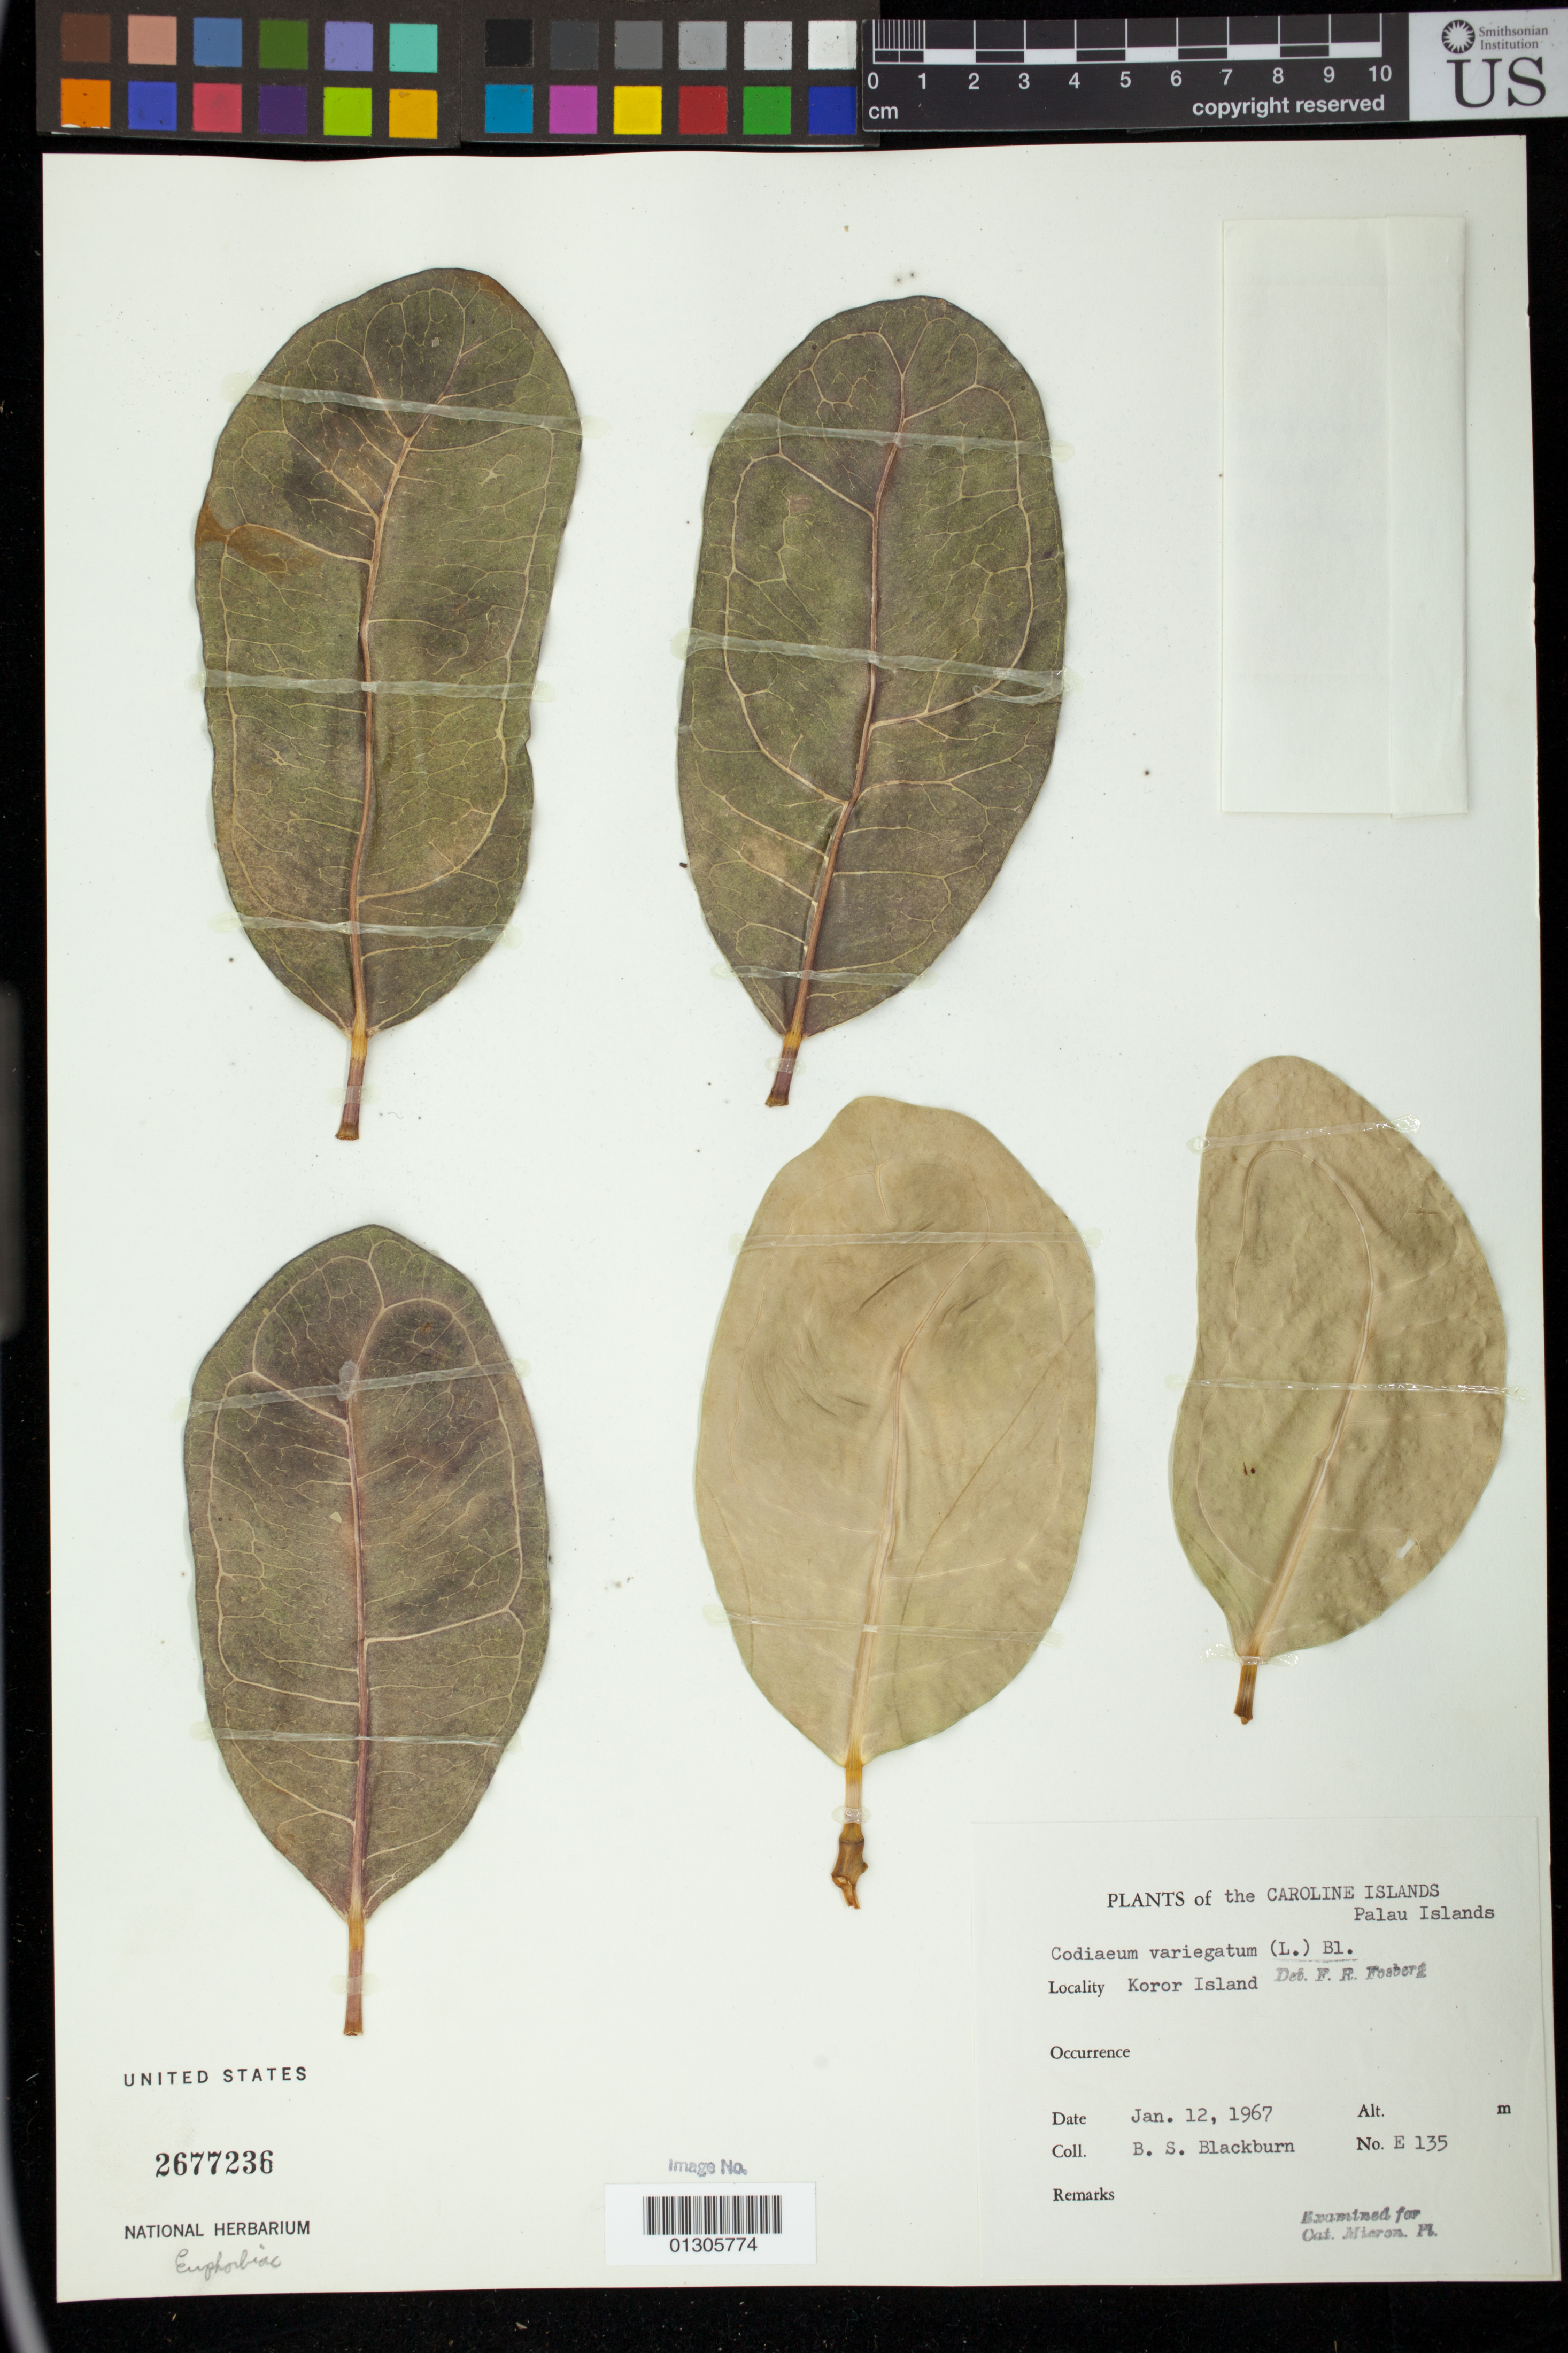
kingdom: Plantae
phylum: Tracheophyta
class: Magnoliopsida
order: Malpighiales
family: Euphorbiaceae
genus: Codiaeum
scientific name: Codiaeum variegatum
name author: (L.) Rumph. ex A. Juss.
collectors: B. S. Blackburn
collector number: E 135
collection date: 1967-01-12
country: Palau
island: Oreor [Koror]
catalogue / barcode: US 2677236